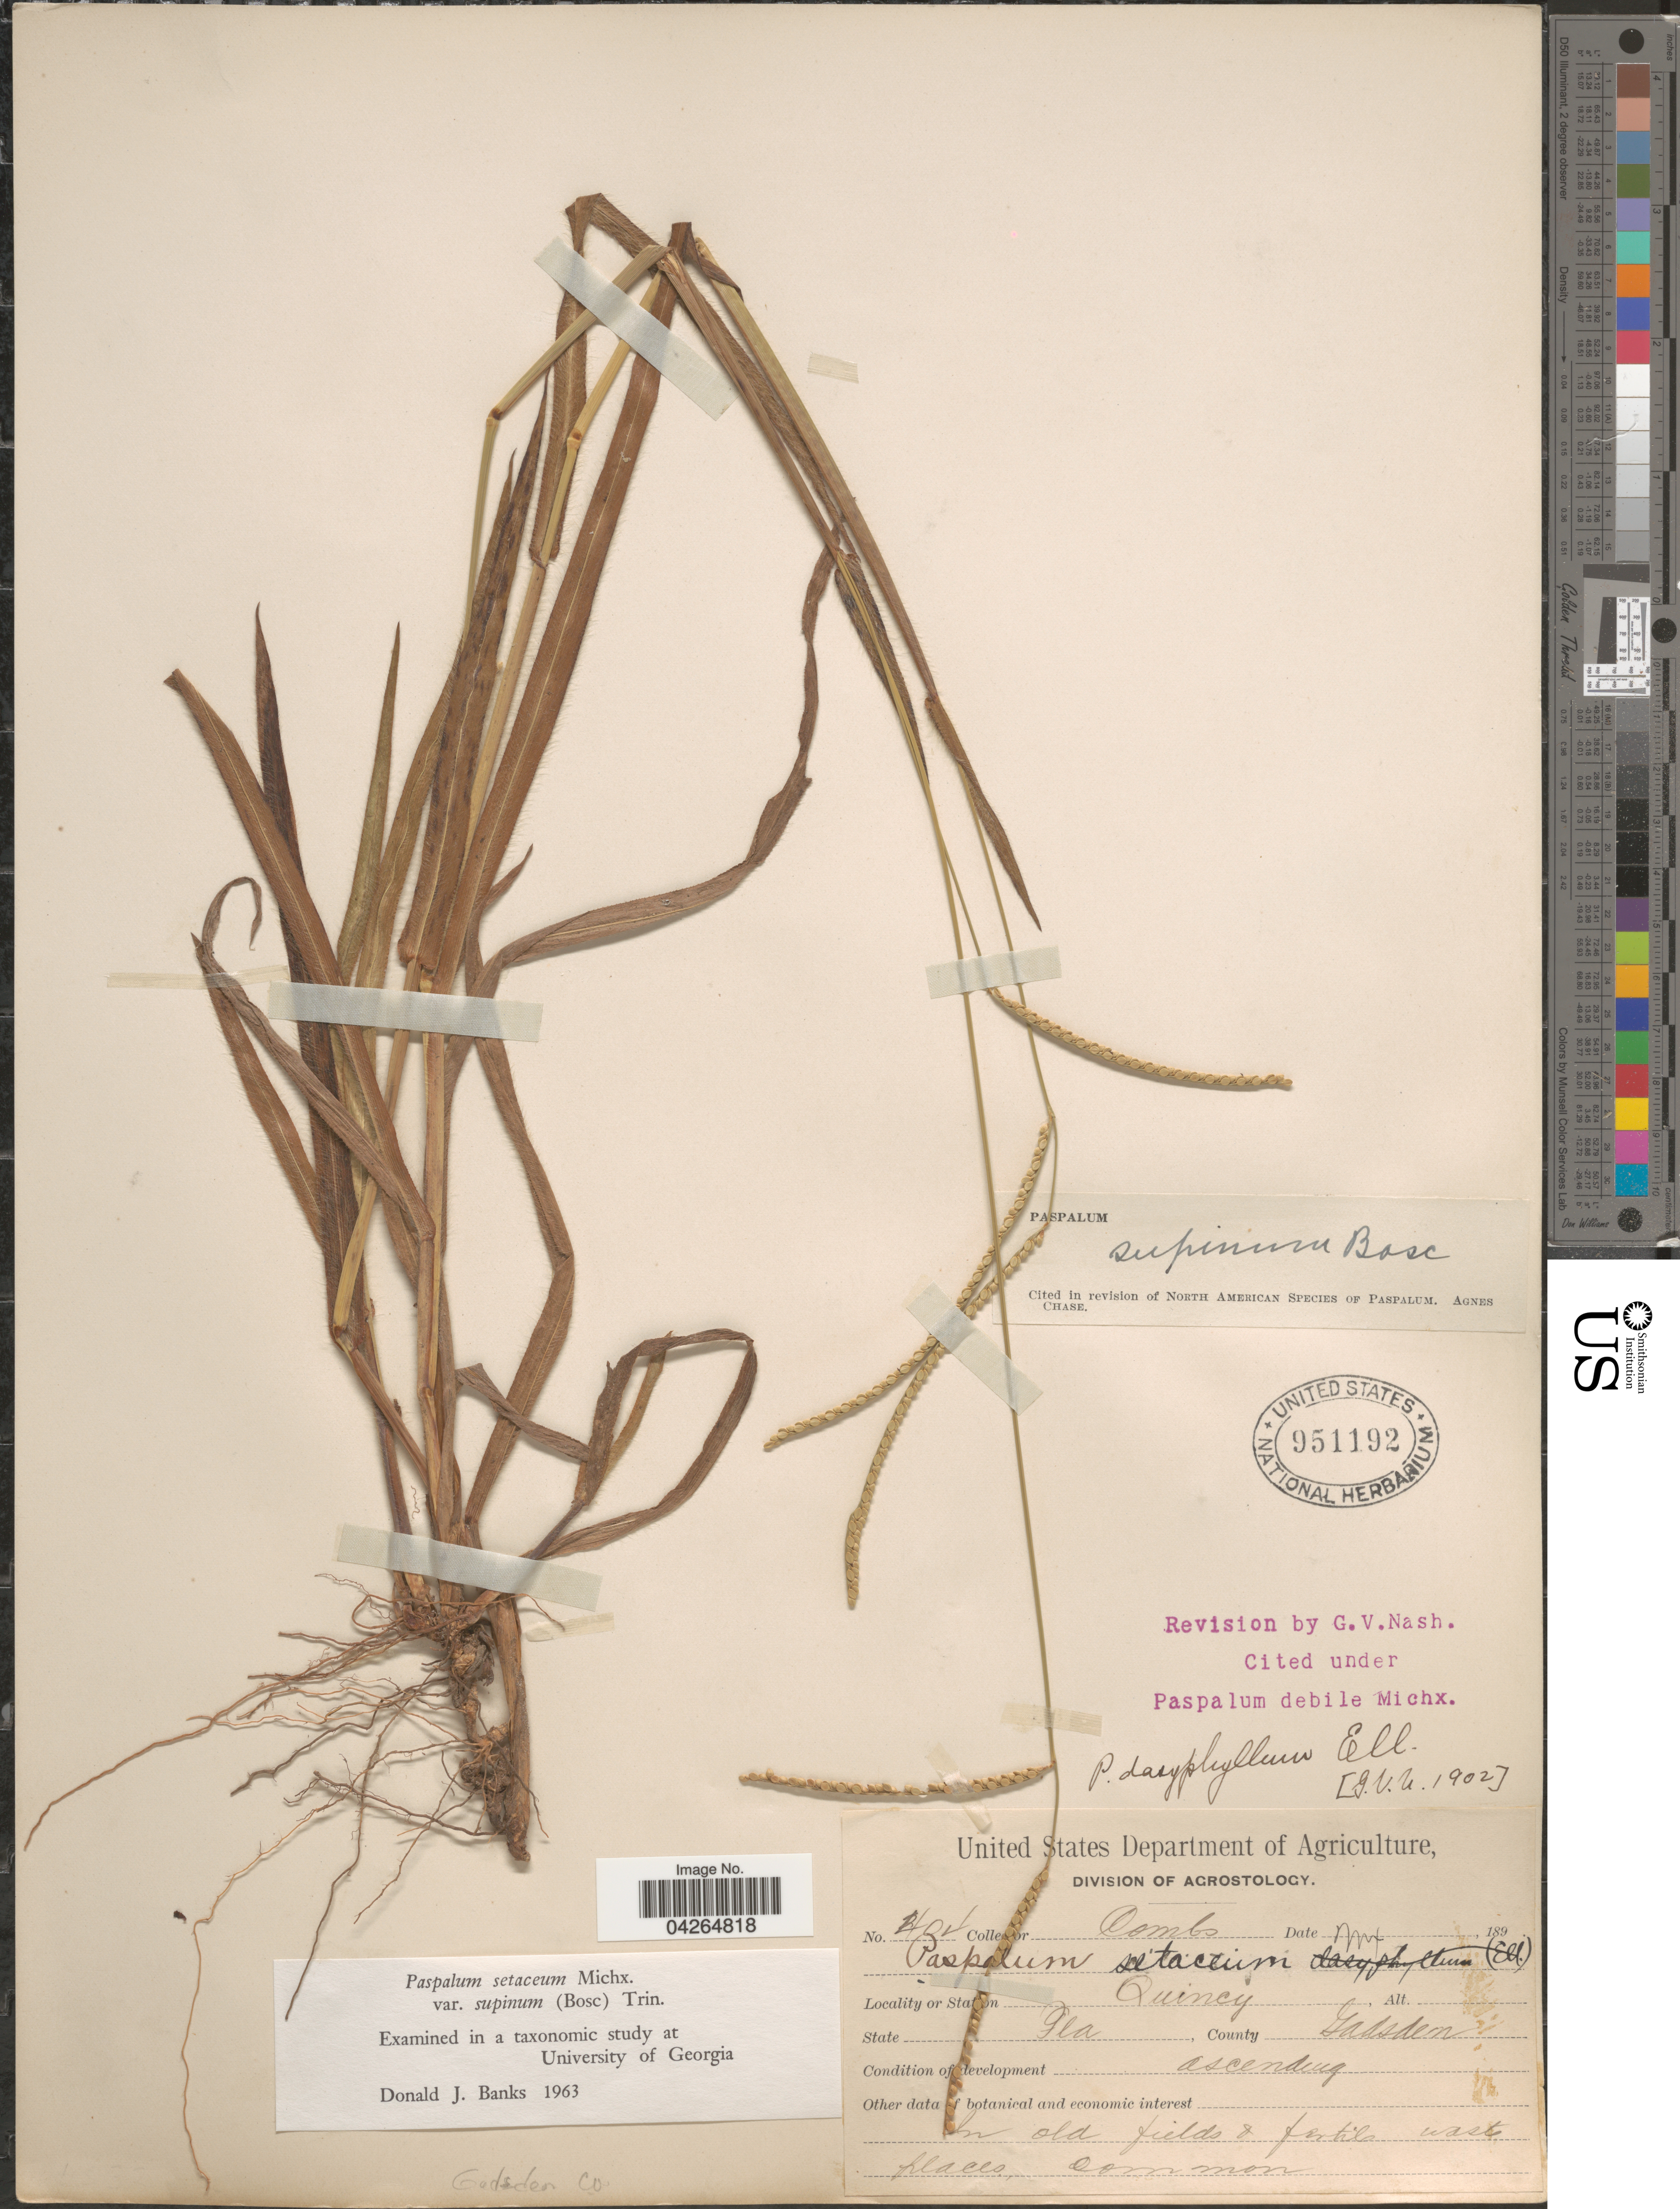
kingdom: Plantae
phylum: Tracheophyta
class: Liliopsida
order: Poales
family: Poaceae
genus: Paspalum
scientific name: Paspalum setaceum var. supinum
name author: (Bosc ex Poir.) Trin.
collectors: -. Combs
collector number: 404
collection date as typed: mrt.*, 189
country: United States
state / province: Florida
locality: Quincy. County Gadsden.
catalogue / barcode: US 951192